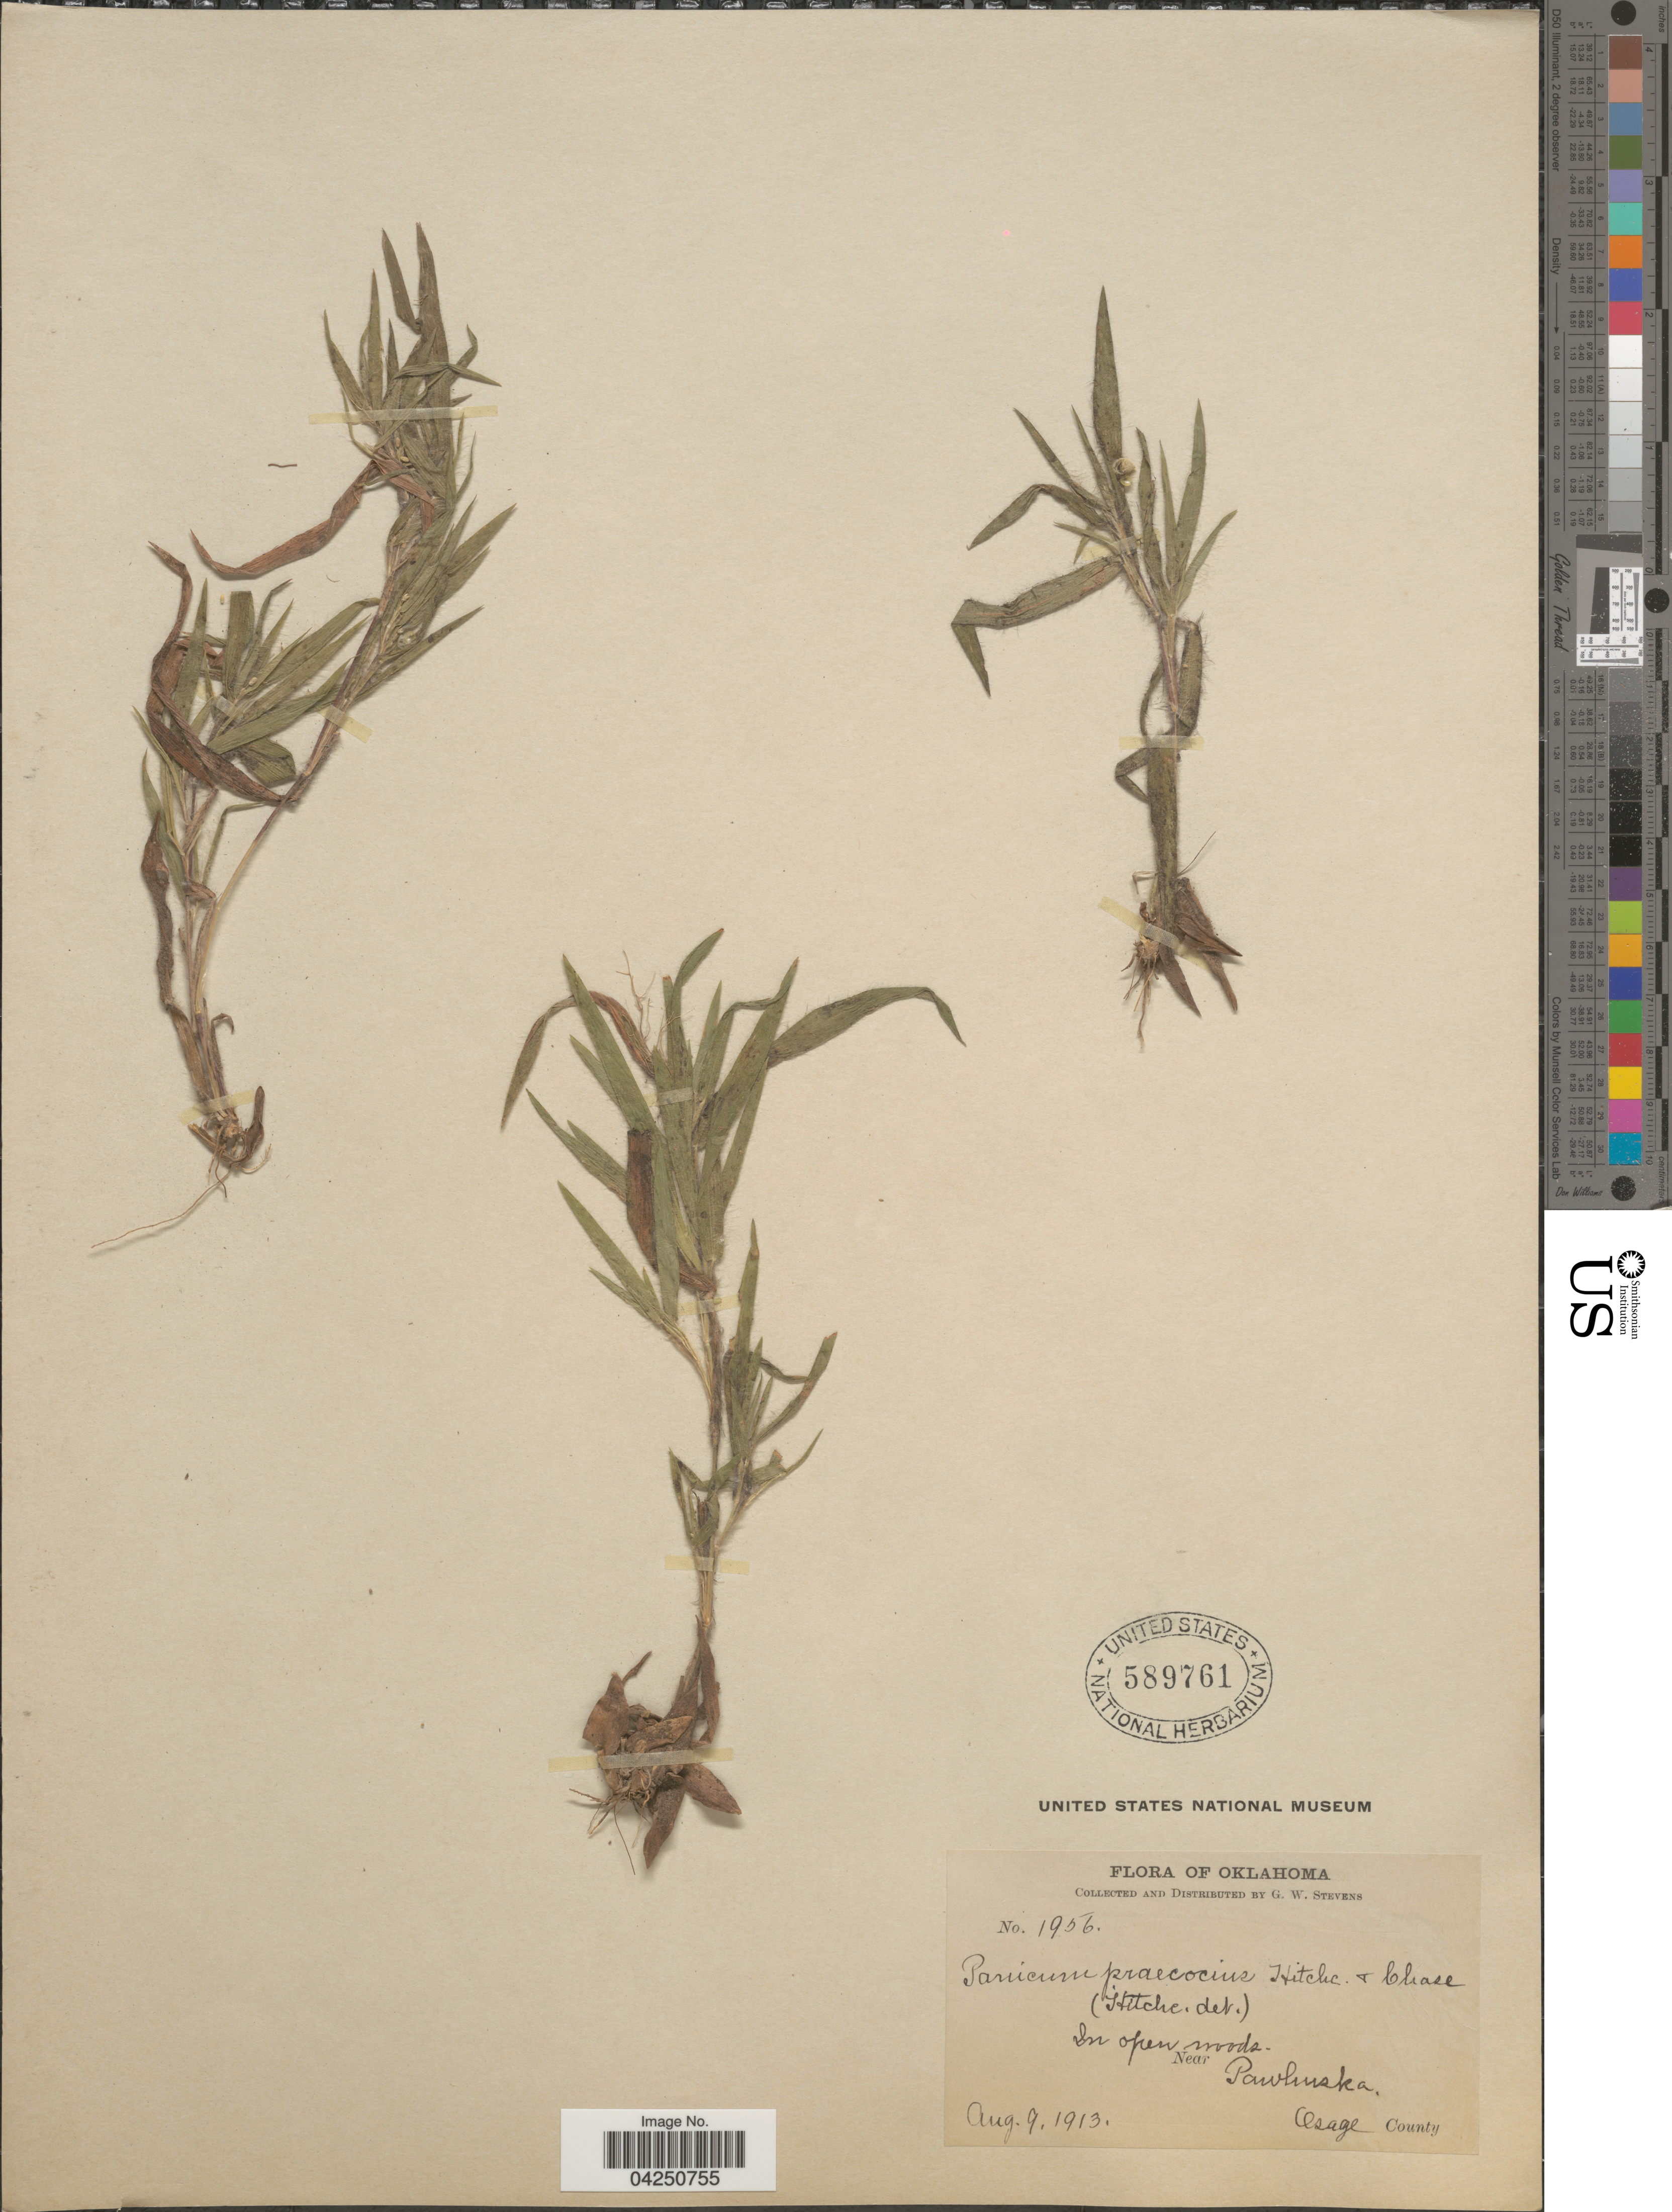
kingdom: Plantae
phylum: Tracheophyta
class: Liliopsida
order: Poales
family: Poaceae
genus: Dichanthelium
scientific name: Dichanthelium acuminatum var. acuminatum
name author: (Sw.) Gould & C.A. Clark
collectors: G. W. Stevens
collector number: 1956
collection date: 1913-08-09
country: United States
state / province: Oklahoma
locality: In open woods. Near Pawhuska. Osage County.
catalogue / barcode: US 589761